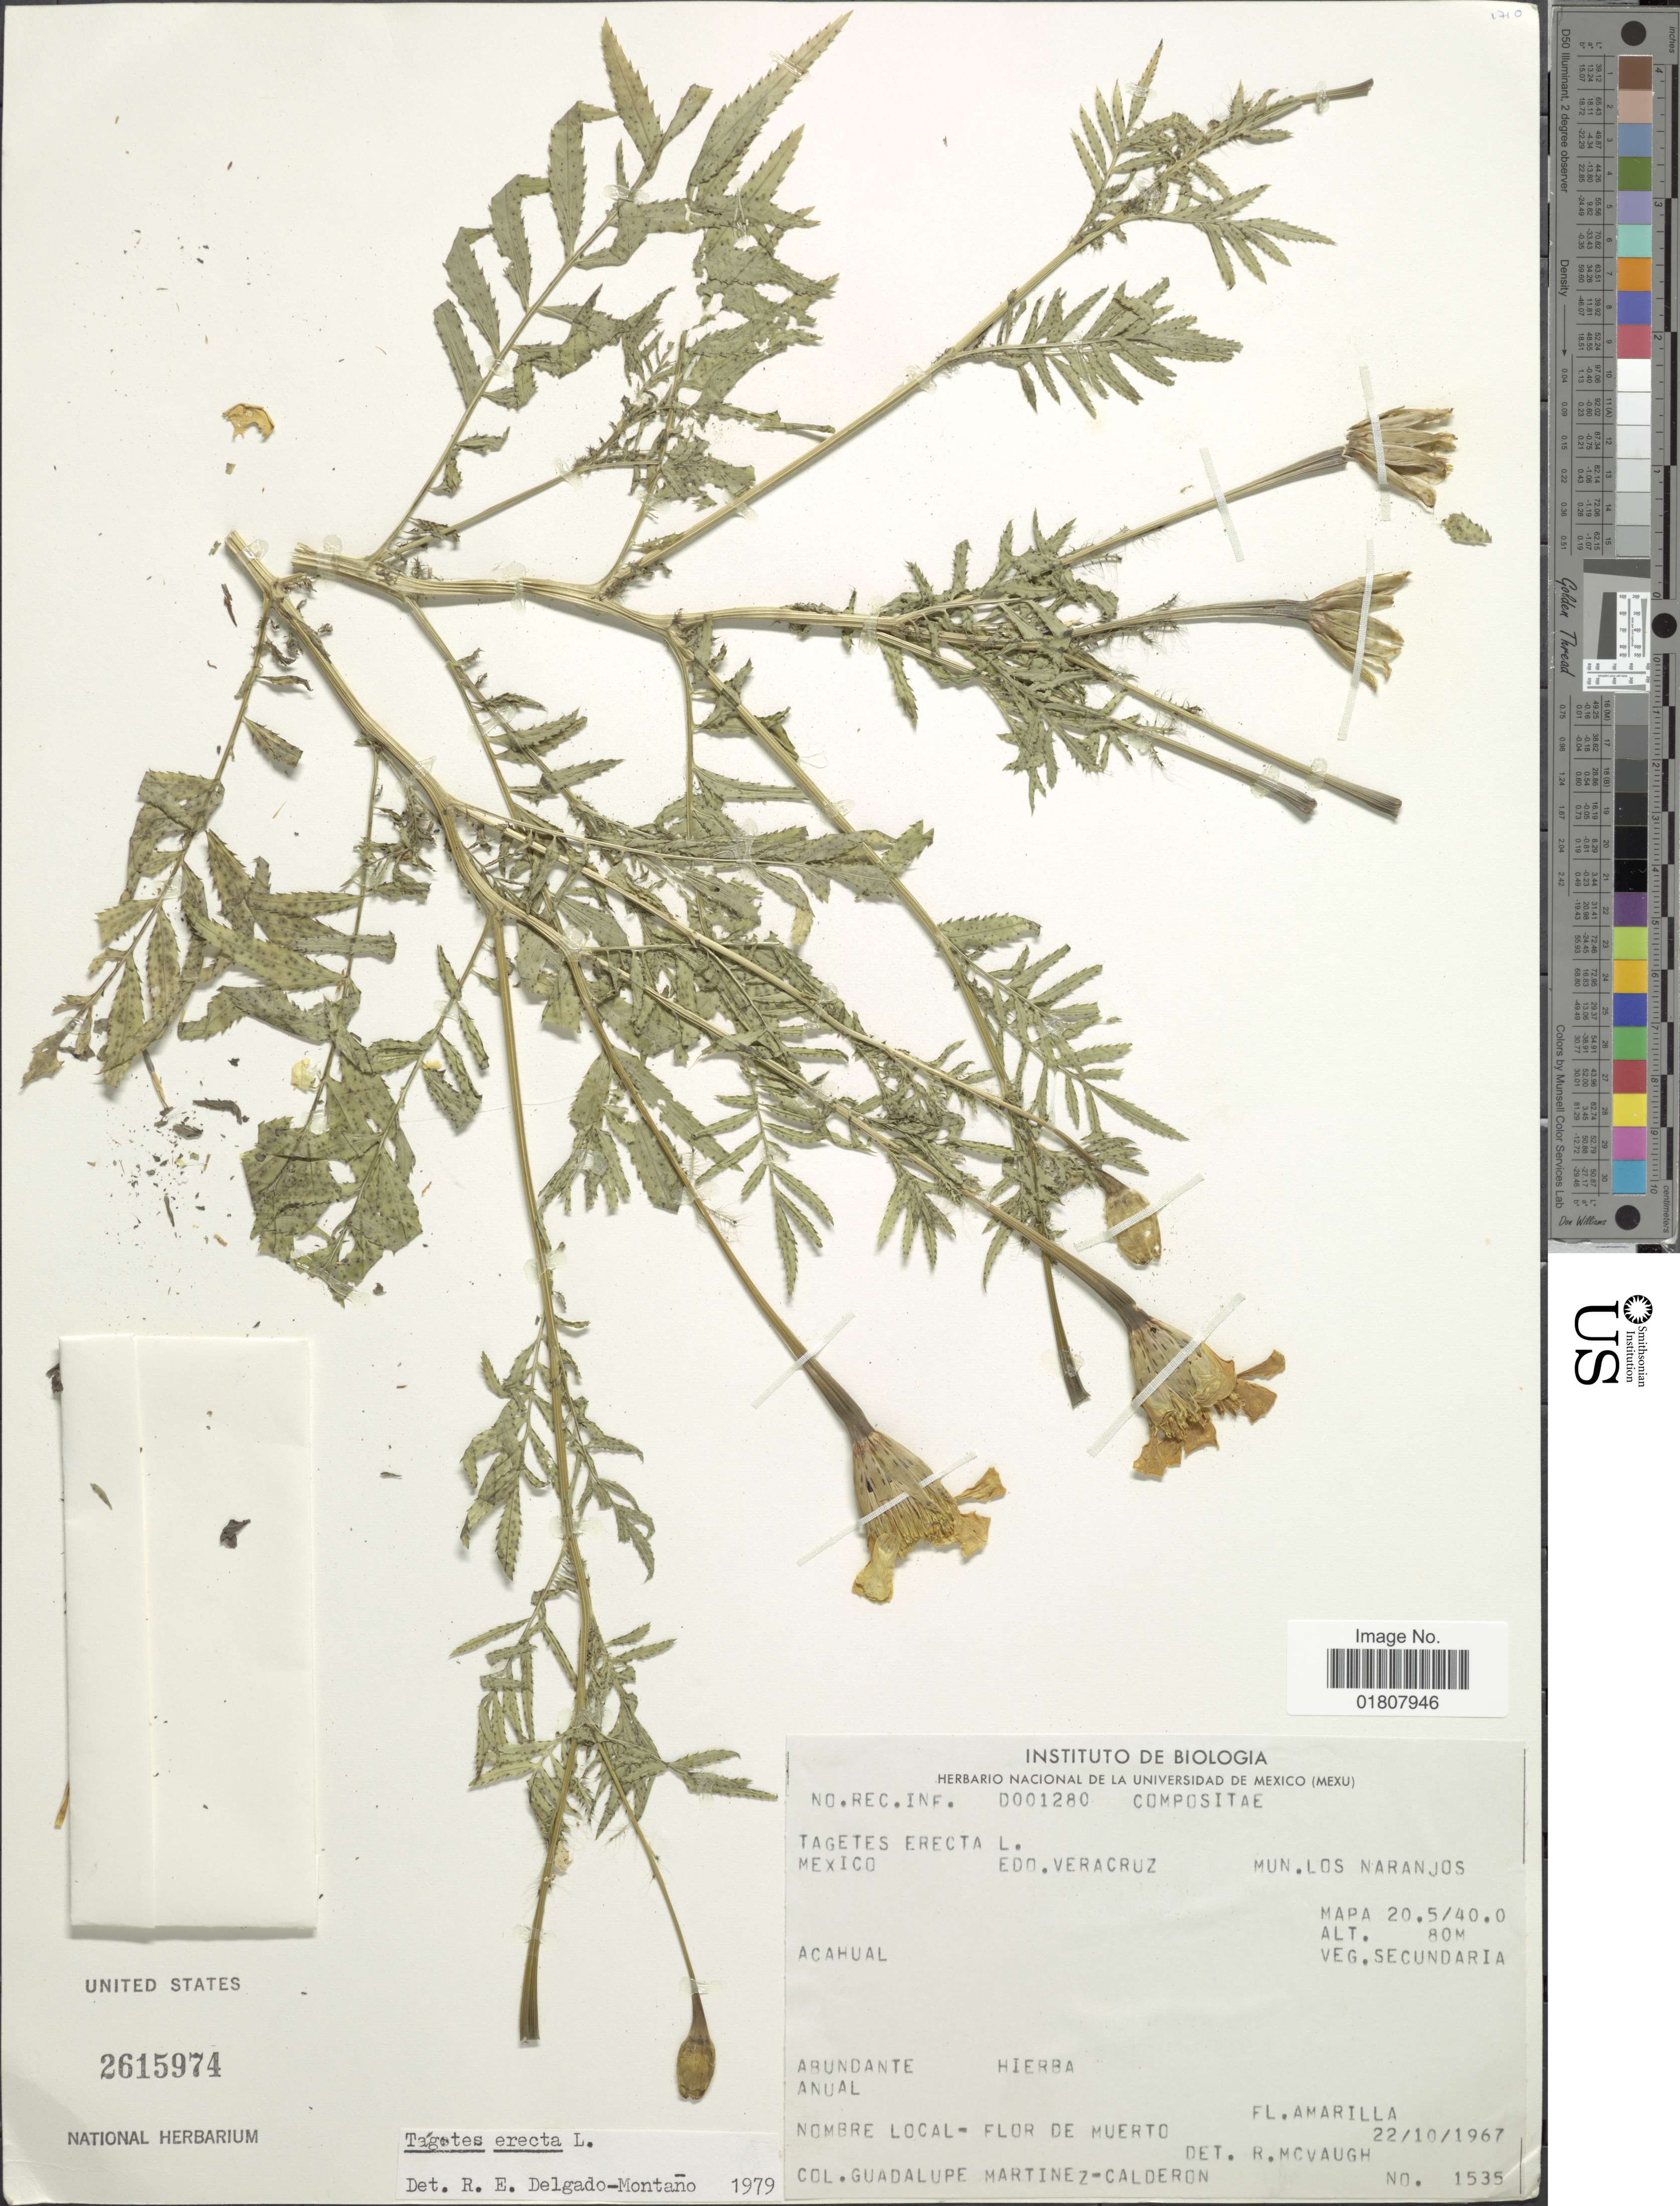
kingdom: Plantae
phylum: Tracheophyta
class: Magnoliopsida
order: Asterales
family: Asteraceae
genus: Tagetes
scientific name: Tagetes erecta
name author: L.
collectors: G. Martinez-C.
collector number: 1535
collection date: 1967-10-22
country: Mexico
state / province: Veracruz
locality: Edo. Veracruz, Mun. Los Naranjos, Acahual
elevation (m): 80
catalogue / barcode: US 2615974